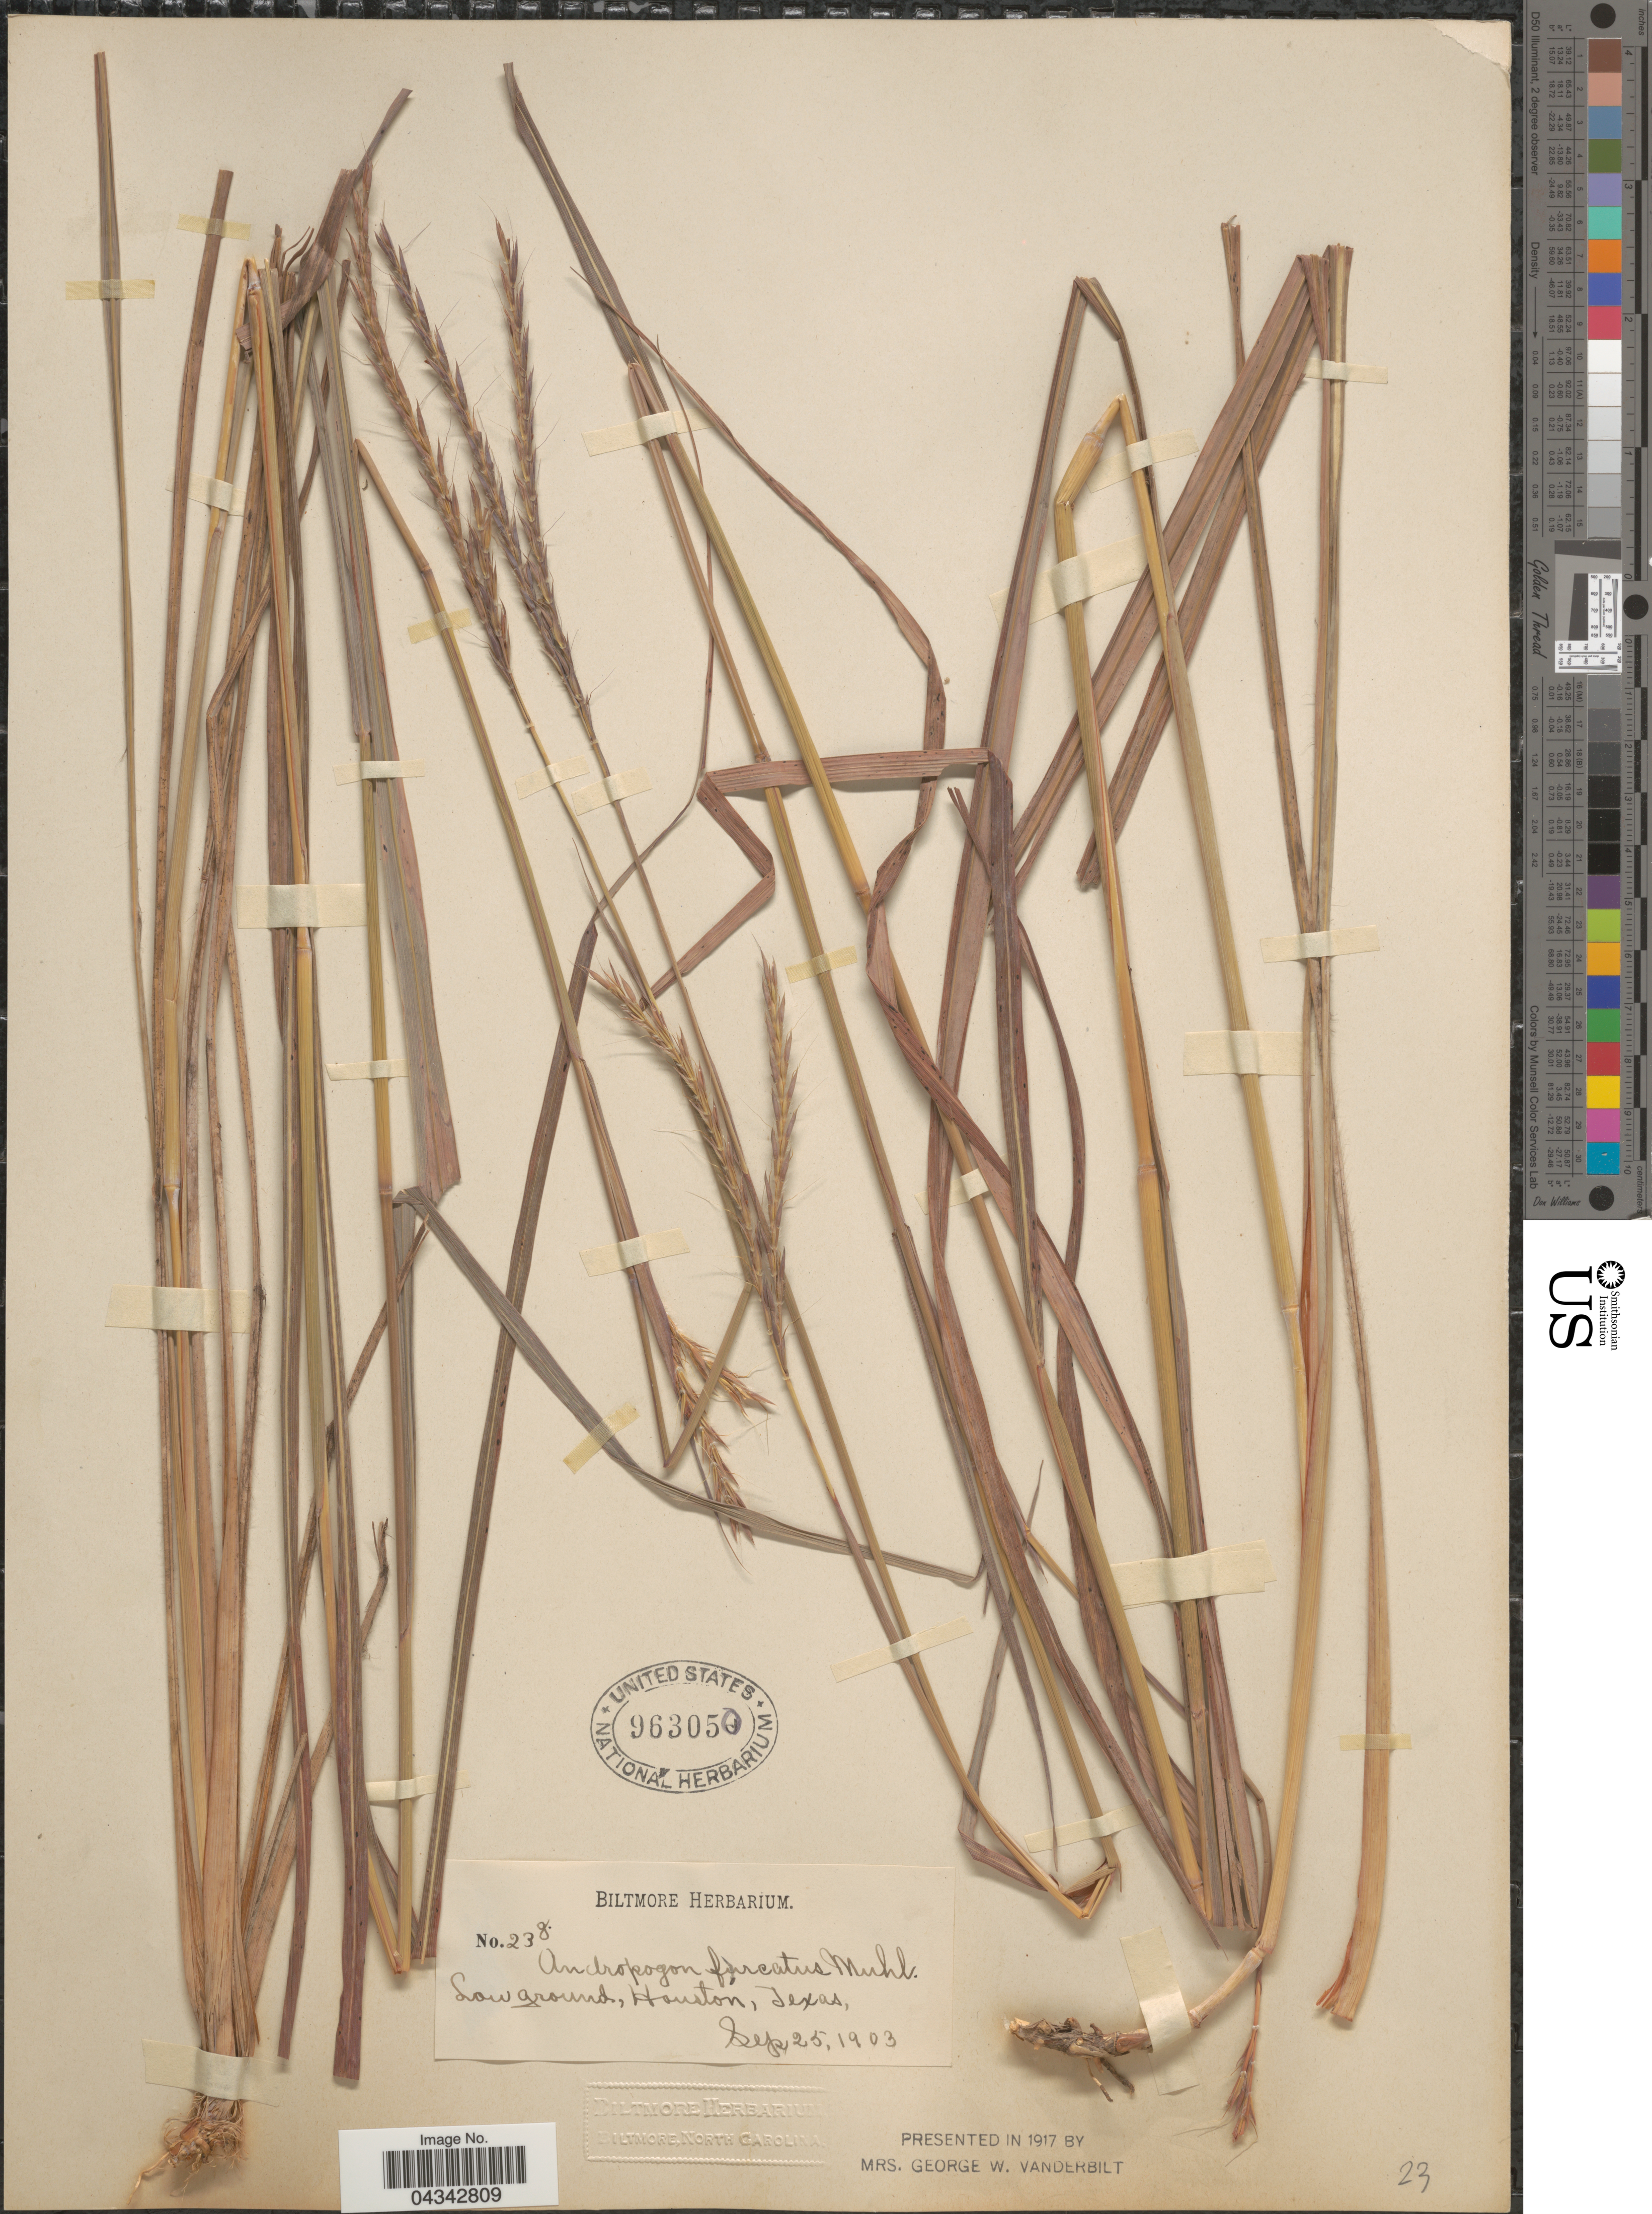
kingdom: Plantae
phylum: Tracheophyta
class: Liliopsida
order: Poales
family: Poaceae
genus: Andropogon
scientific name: Andropogon gerardii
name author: Vitman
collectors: ex herb. Biltmore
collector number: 23g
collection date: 1903-09-25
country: United States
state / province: Texas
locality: Houston.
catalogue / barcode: US 963050